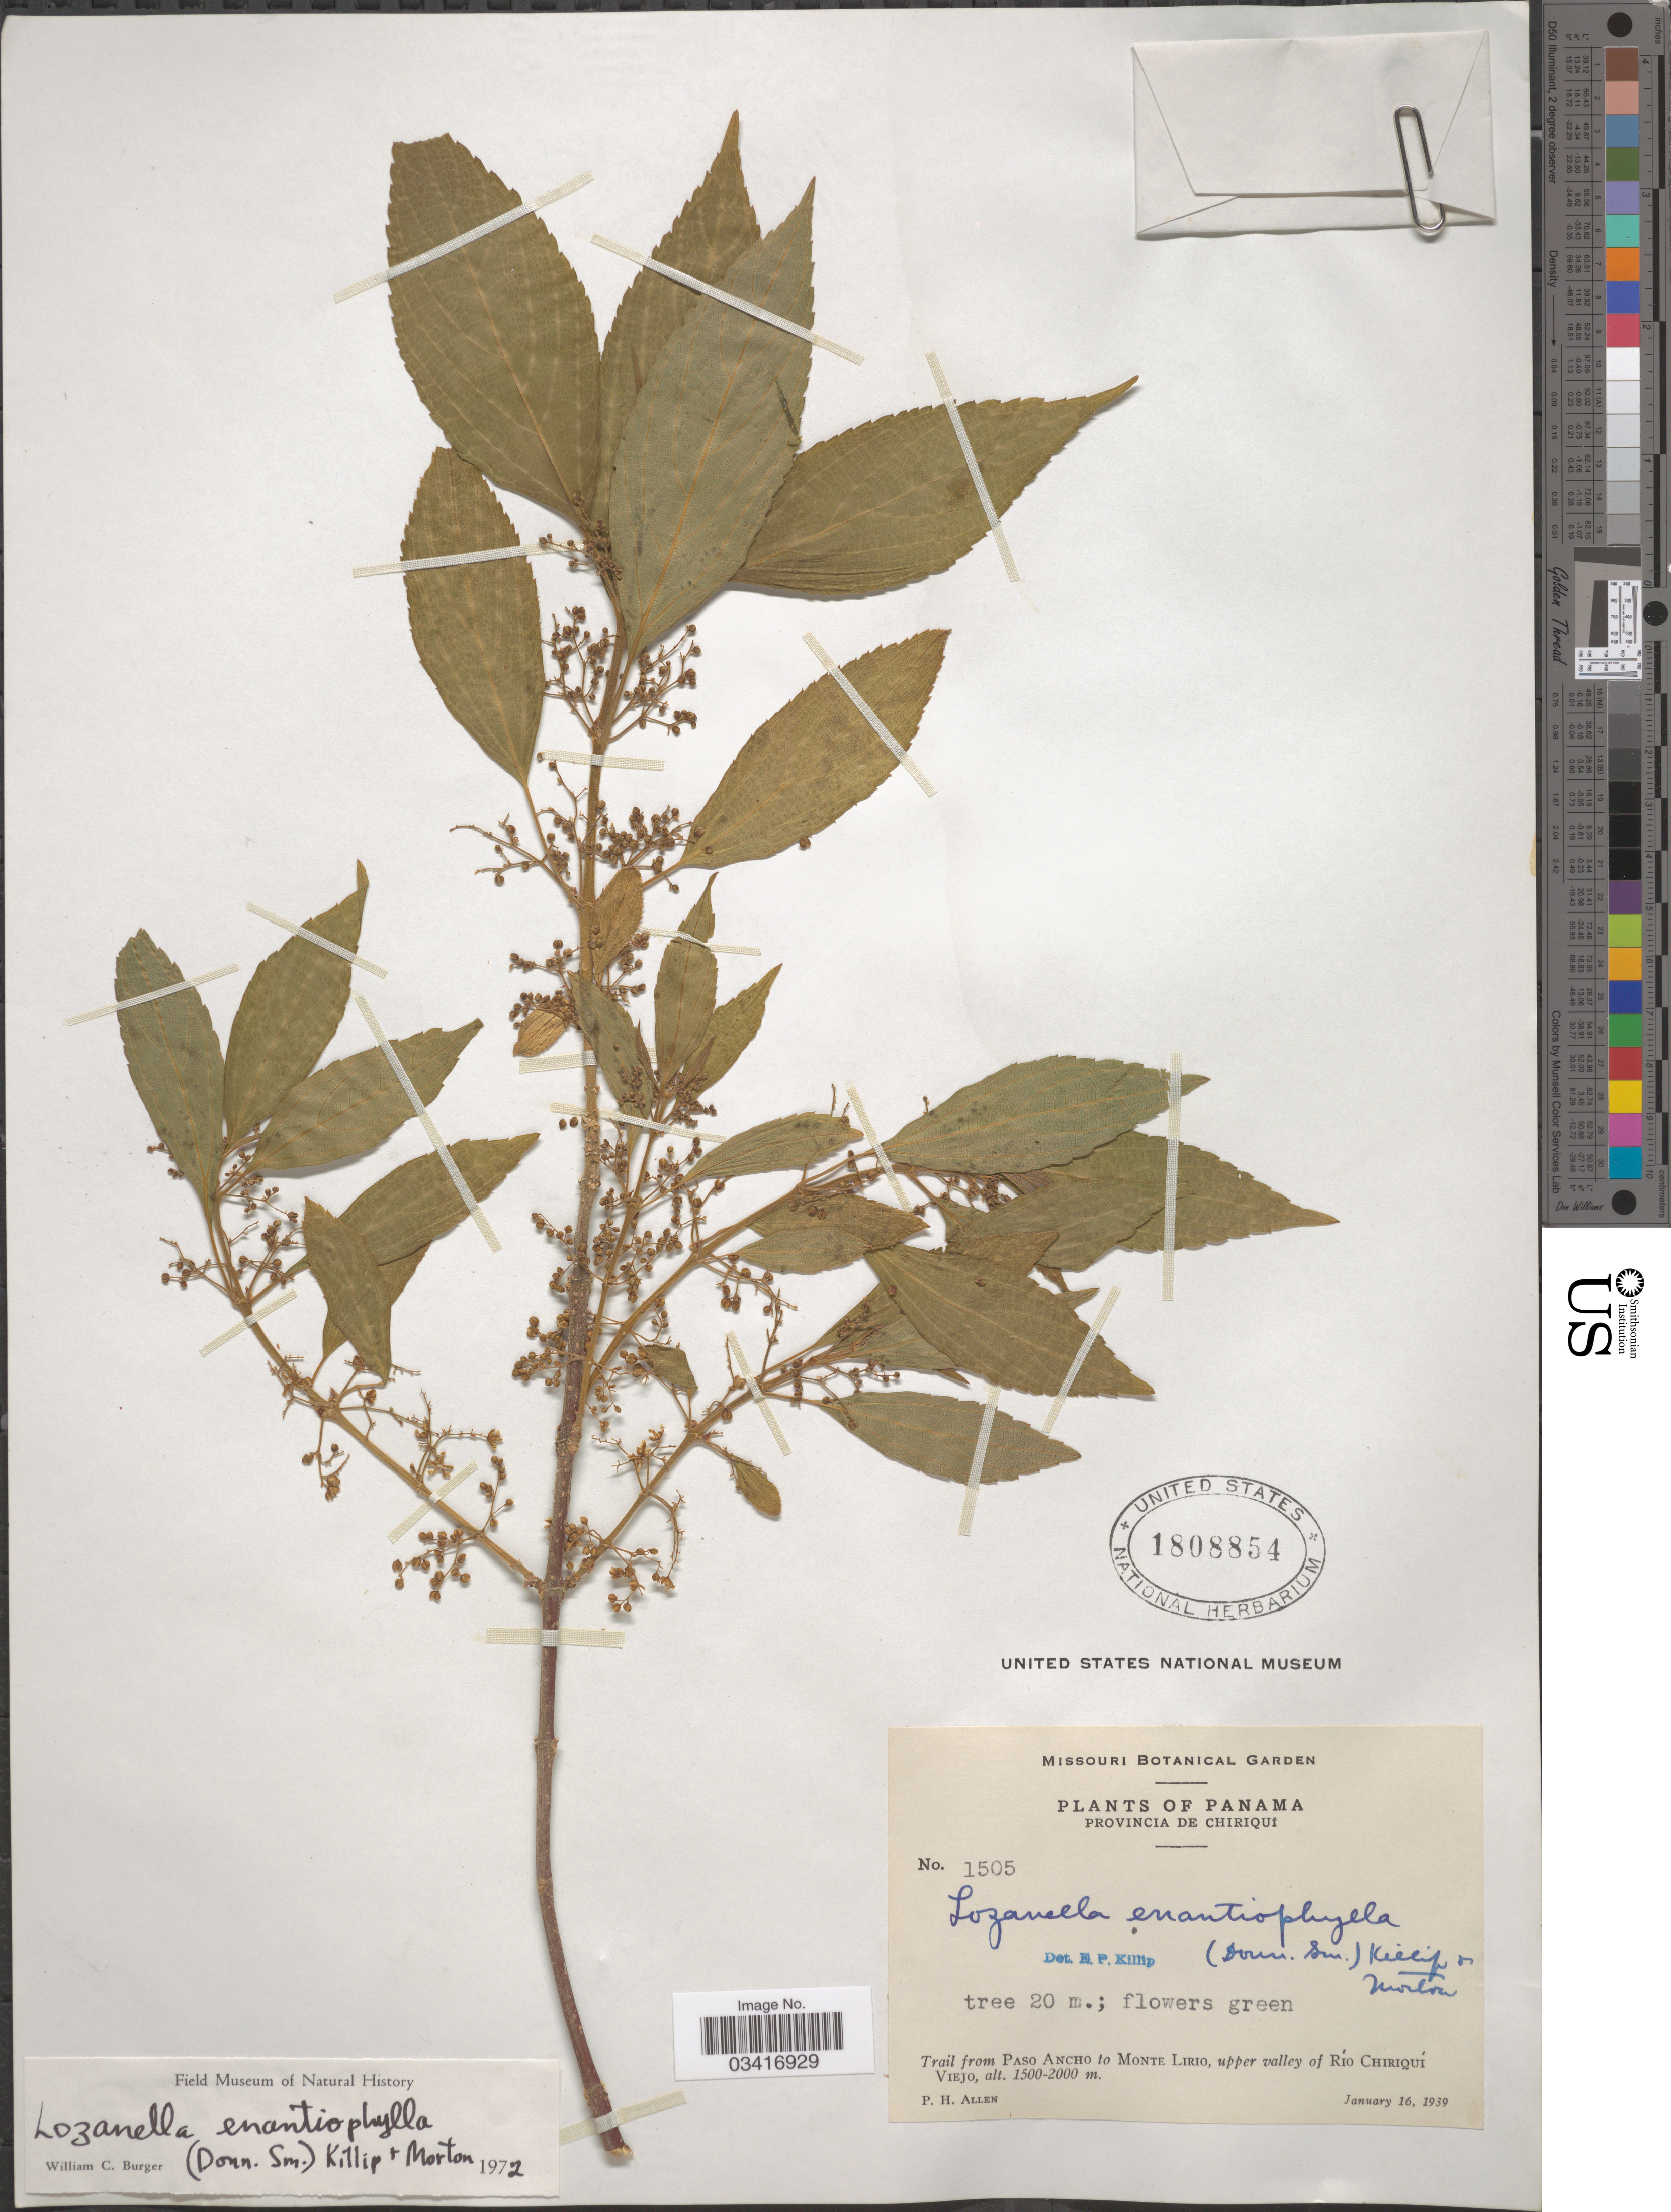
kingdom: Plantae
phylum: Tracheophyta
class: Magnoliopsida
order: Rosales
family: Cannabaceae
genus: Lozanella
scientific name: Lozanella enantiophylla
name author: (Donn. Sm.) Killip & C.V. Morton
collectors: P. H. Allen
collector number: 1505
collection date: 1939-01-16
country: Panama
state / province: Chiriqui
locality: Trail from Paso Ancho to Monte Lirio, upper valley of Río Chiriquí Viejo.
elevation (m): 1500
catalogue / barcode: US 1808854